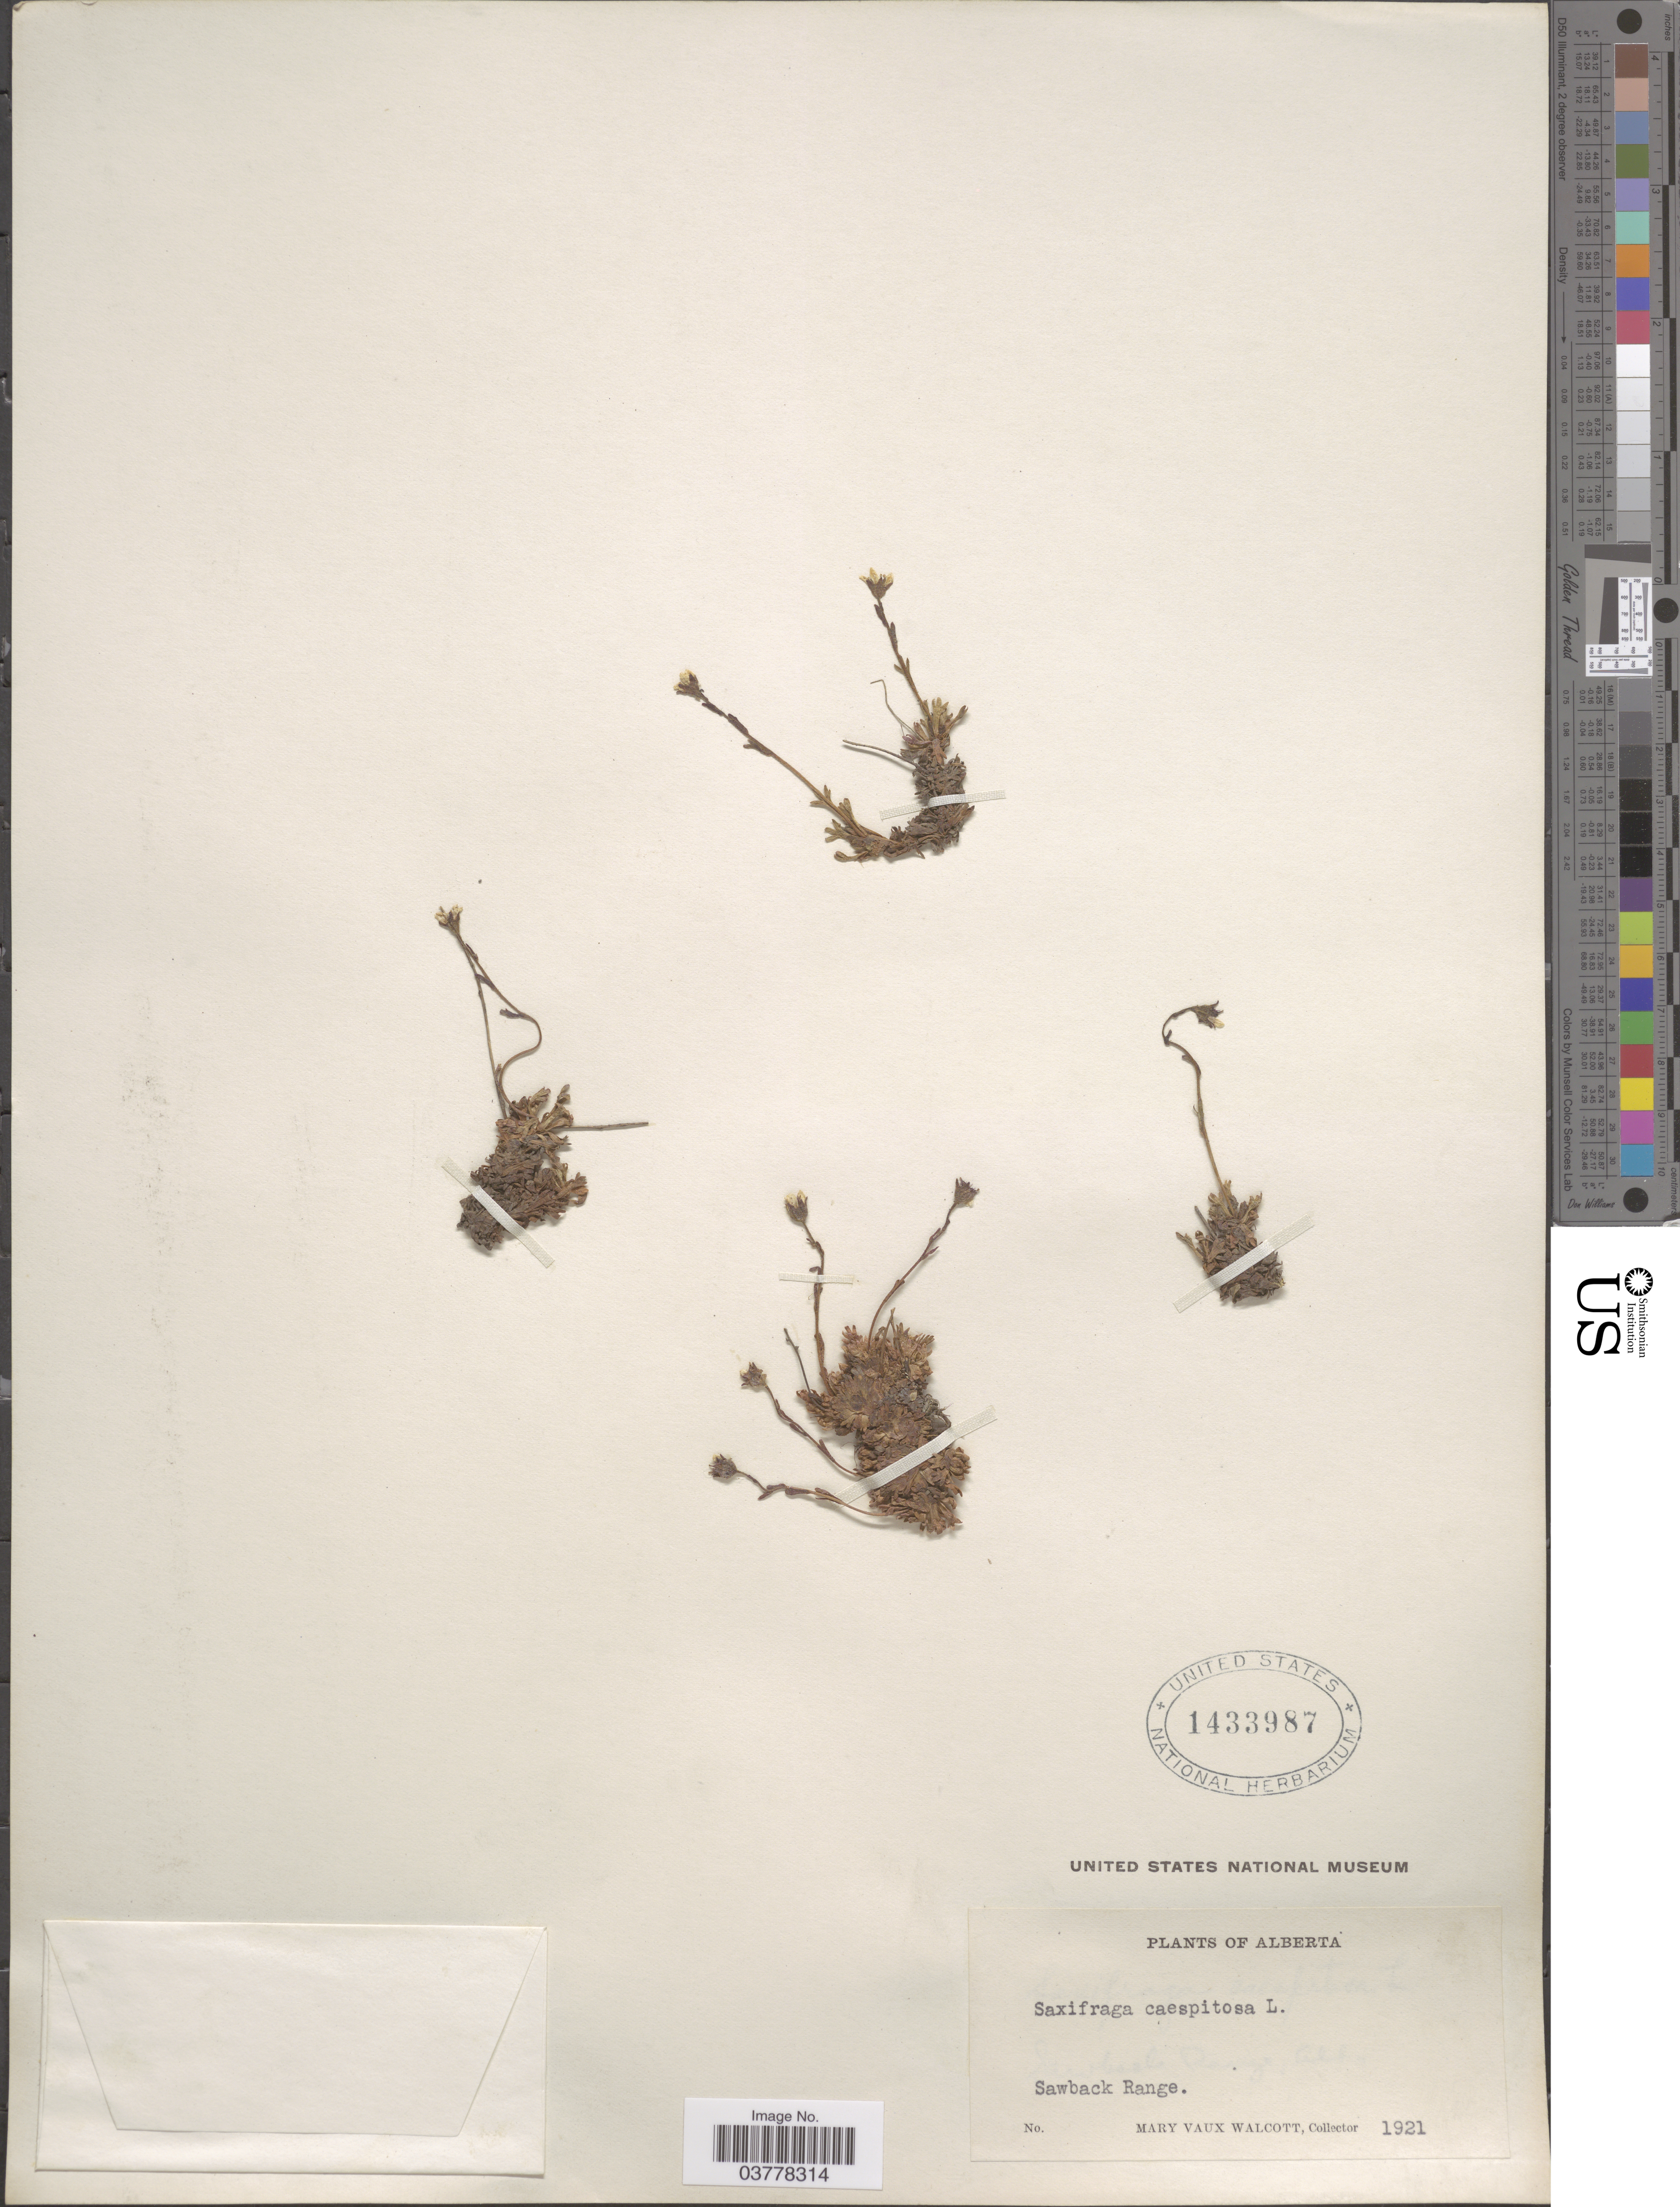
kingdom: Plantae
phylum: Tracheophyta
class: Magnoliopsida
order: Saxifragales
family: Saxifragaceae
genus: Saxifraga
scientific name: Saxifraga caespitosa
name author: L.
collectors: M. Walcott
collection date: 1921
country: Canada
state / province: Alberta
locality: Sawback Range.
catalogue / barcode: US 1433987